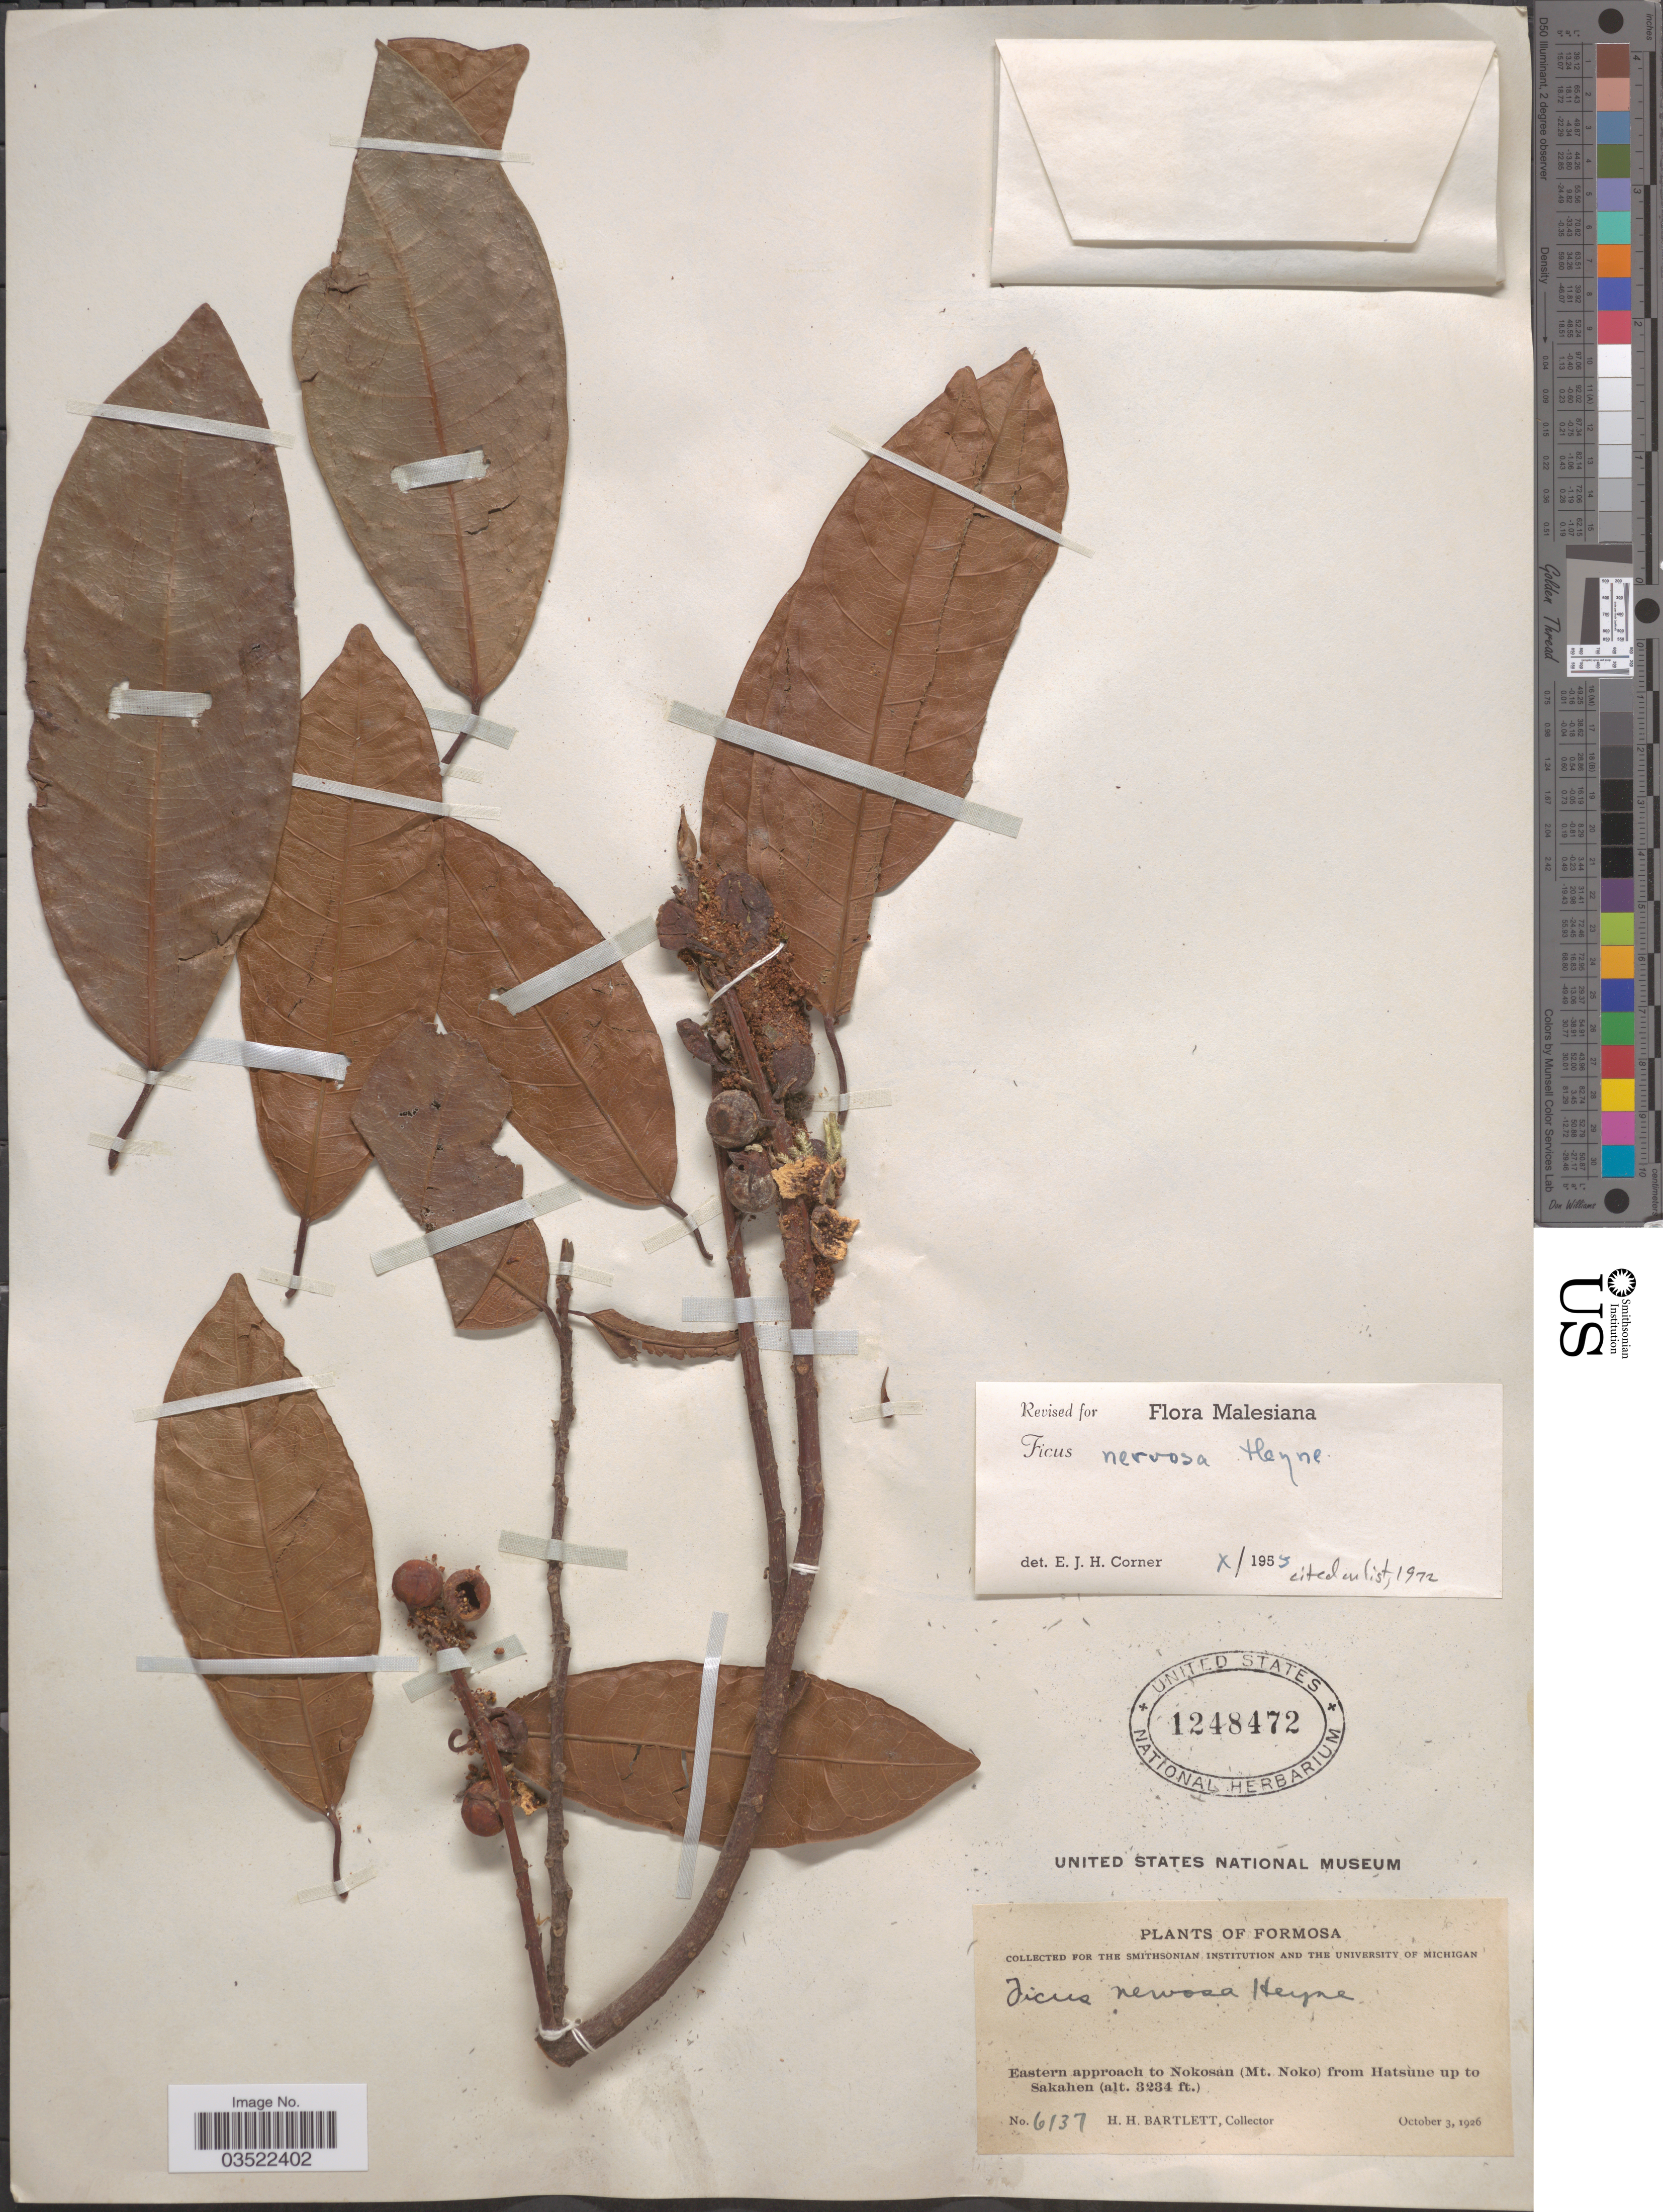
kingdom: Plantae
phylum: Tracheophyta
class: Magnoliopsida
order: Rosales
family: Moraceae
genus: Ficus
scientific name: Ficus nervosa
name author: B. Heyne & Roth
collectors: H. H. Bartlett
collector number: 6137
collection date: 1926-10-03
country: Taiwan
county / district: Hualien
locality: Formosa. Eastern approach to Nokosan (Mt. Noko) from Hatsune up to Sakahen.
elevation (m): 986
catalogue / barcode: US 1248472